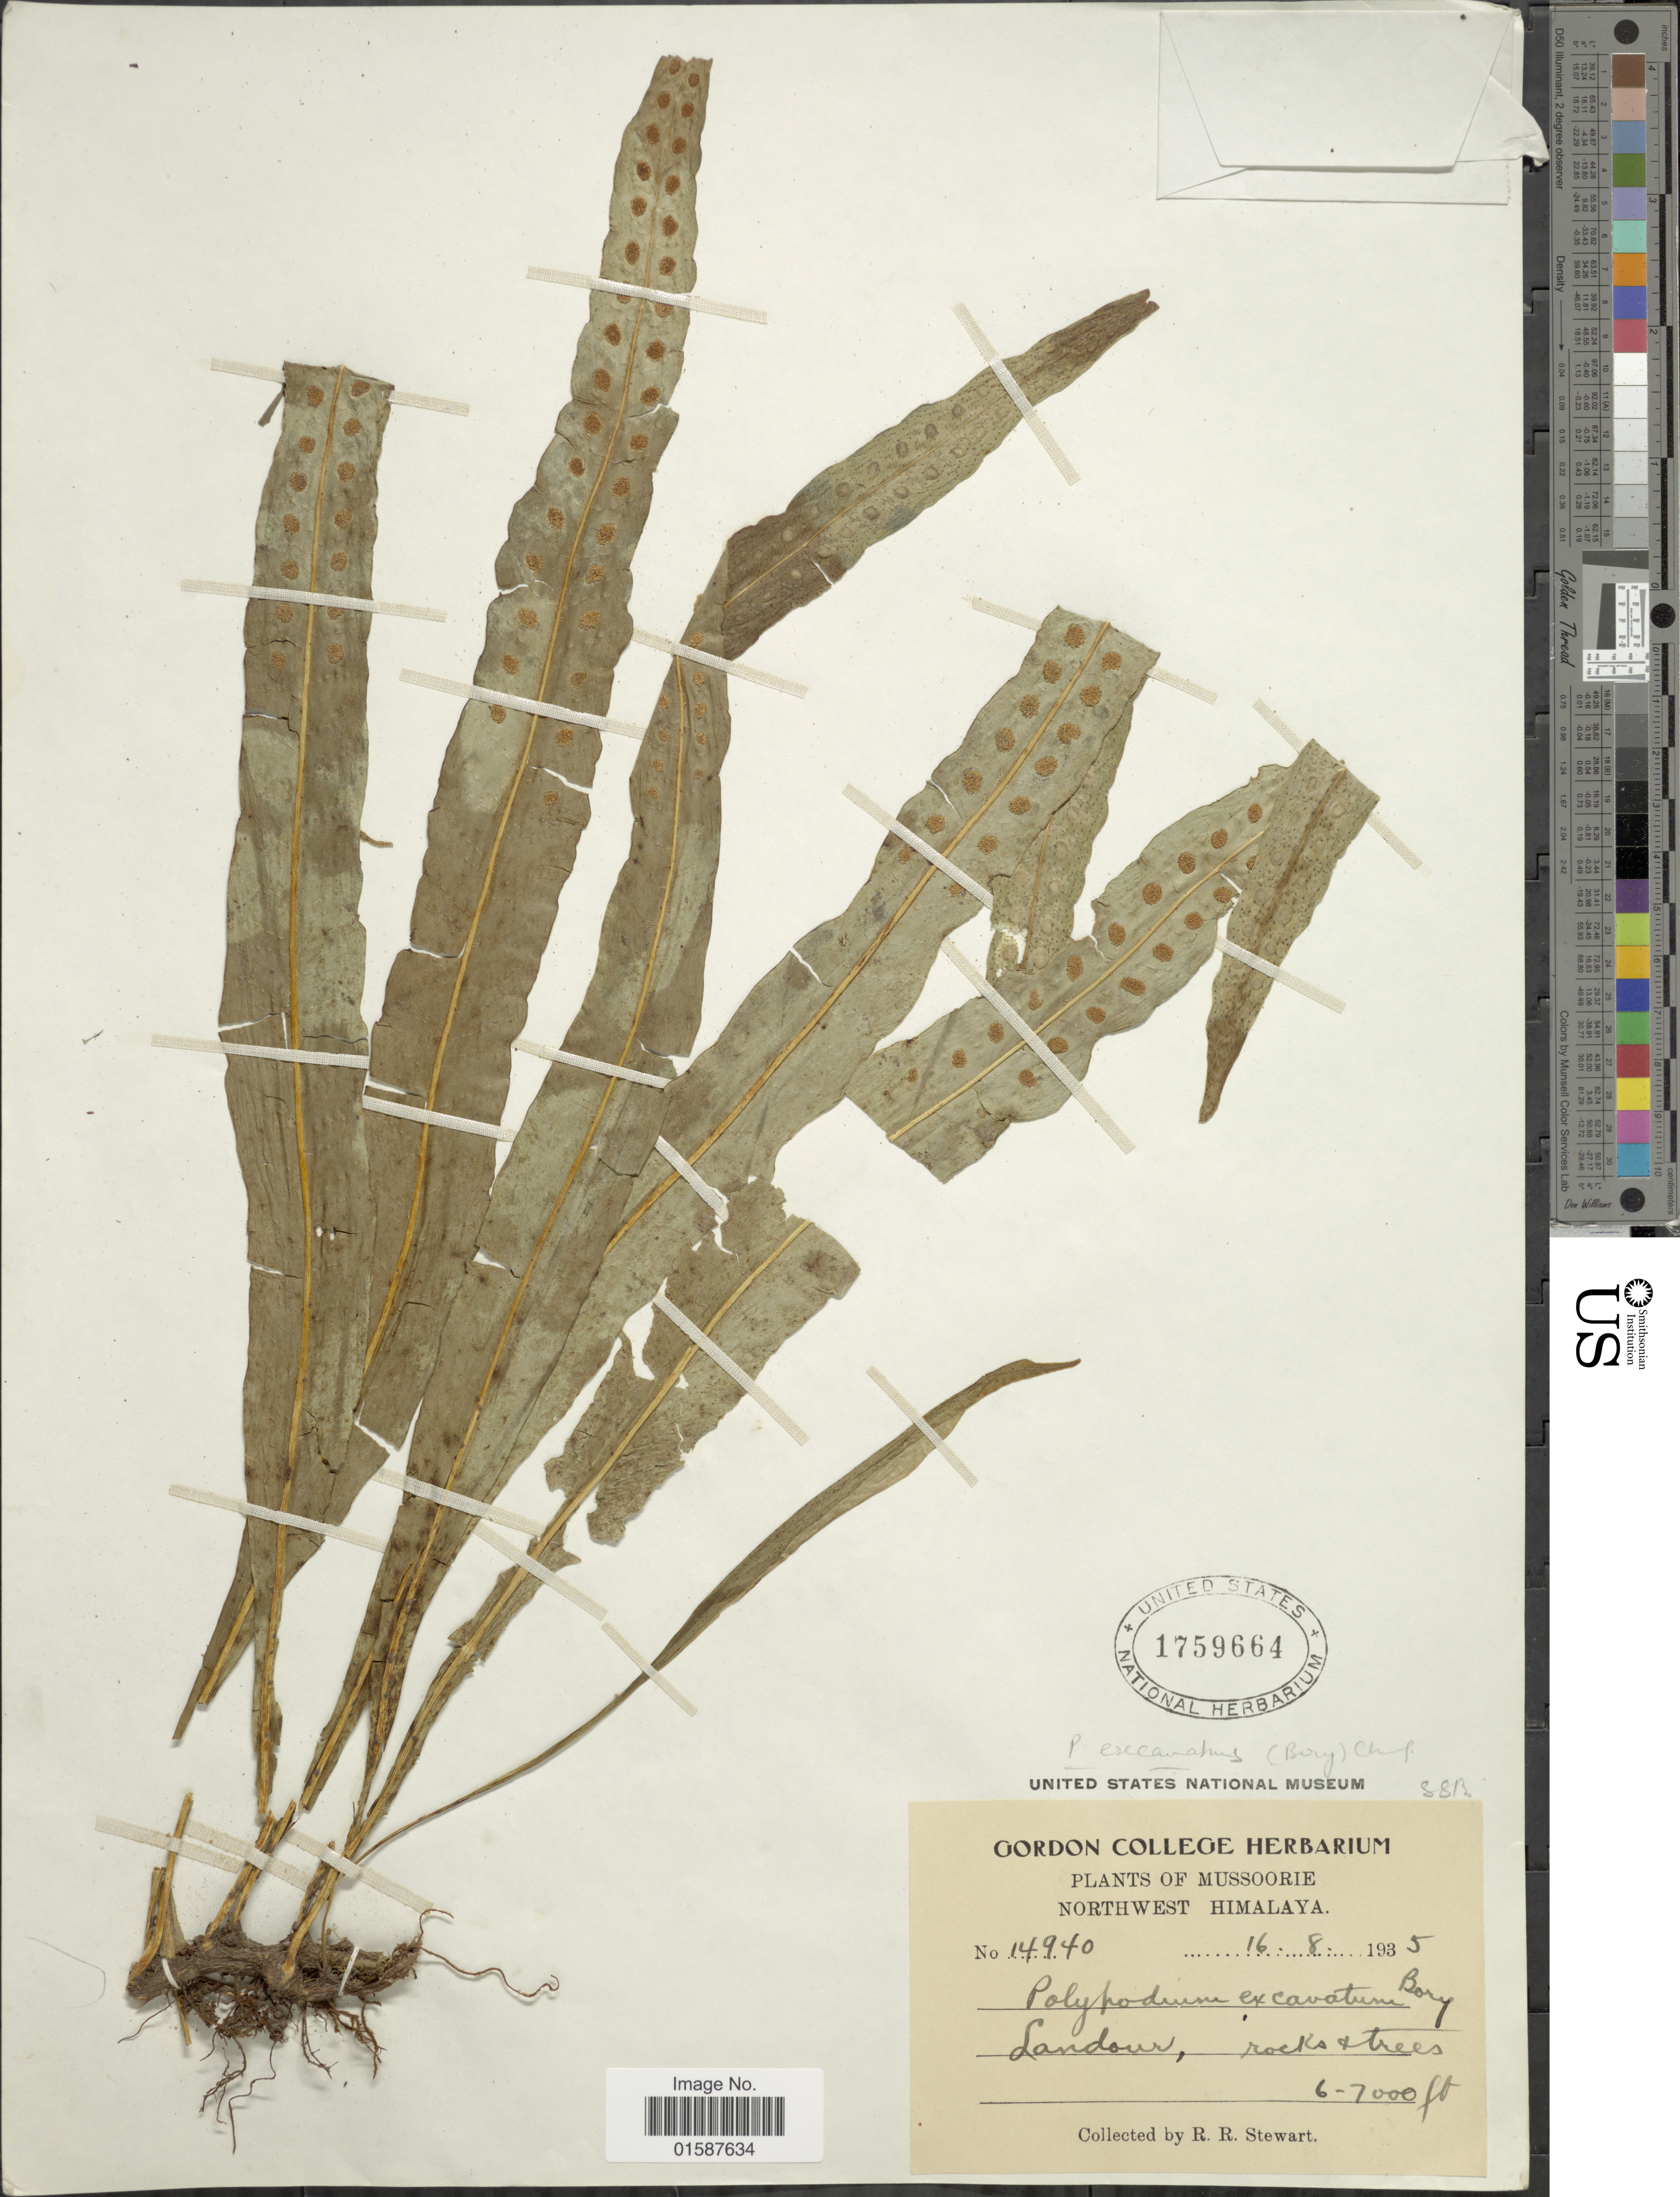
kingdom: Plantae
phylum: Tracheophyta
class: Polypodiopsida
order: Polypodiales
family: Polypodiaceae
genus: Lepisorus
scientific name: Lepisorus excavatus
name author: (Bory ex Willd.) Ching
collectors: R. R. Stewart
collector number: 14940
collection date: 1935-08-16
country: India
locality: Mussoorie, Northwest Himalaya, Landour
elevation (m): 1829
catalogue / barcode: US 1759664